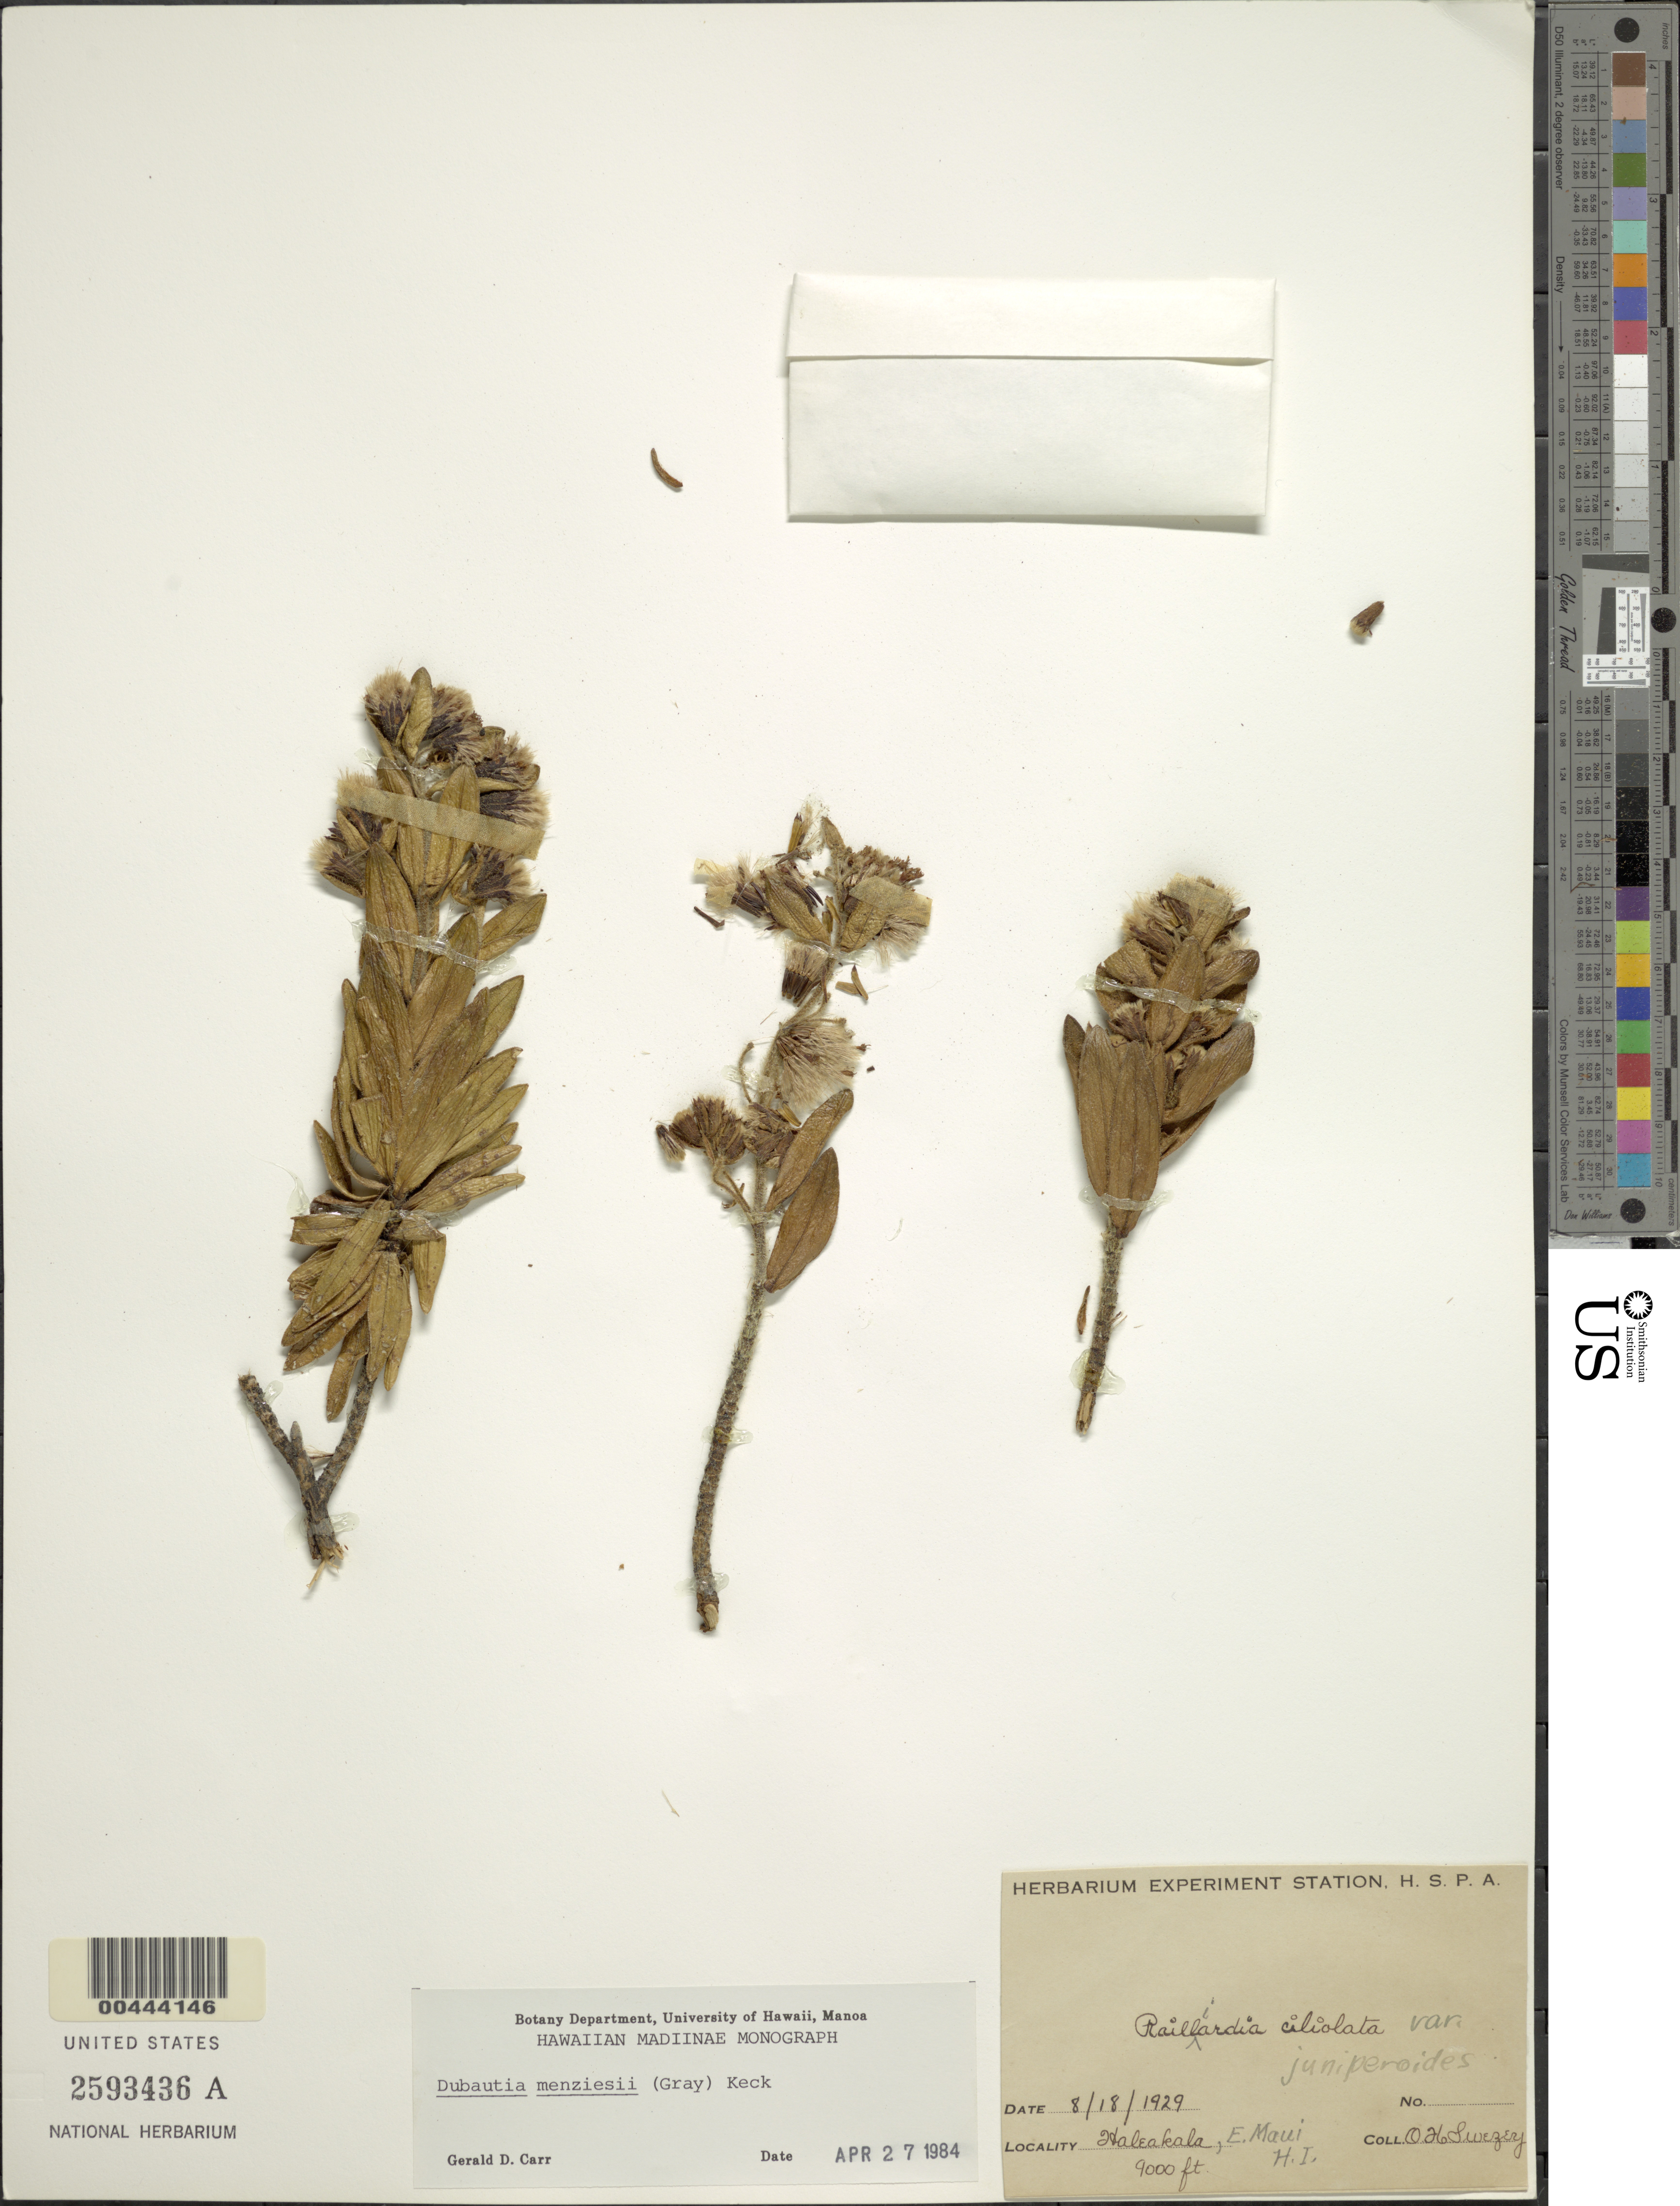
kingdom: Plantae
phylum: Tracheophyta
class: Magnoliopsida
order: Asterales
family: Asteraceae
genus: Dubautia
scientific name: Dubautia menziesii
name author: (A. Gray) D.D. Keck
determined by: Carr, G. D.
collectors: O. H. Swezey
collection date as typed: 18 Aug 1929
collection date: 1929-08-18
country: United States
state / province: Hawaii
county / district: Maui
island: Maui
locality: Haleakala, E Maui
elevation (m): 2743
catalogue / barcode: US 2593436A